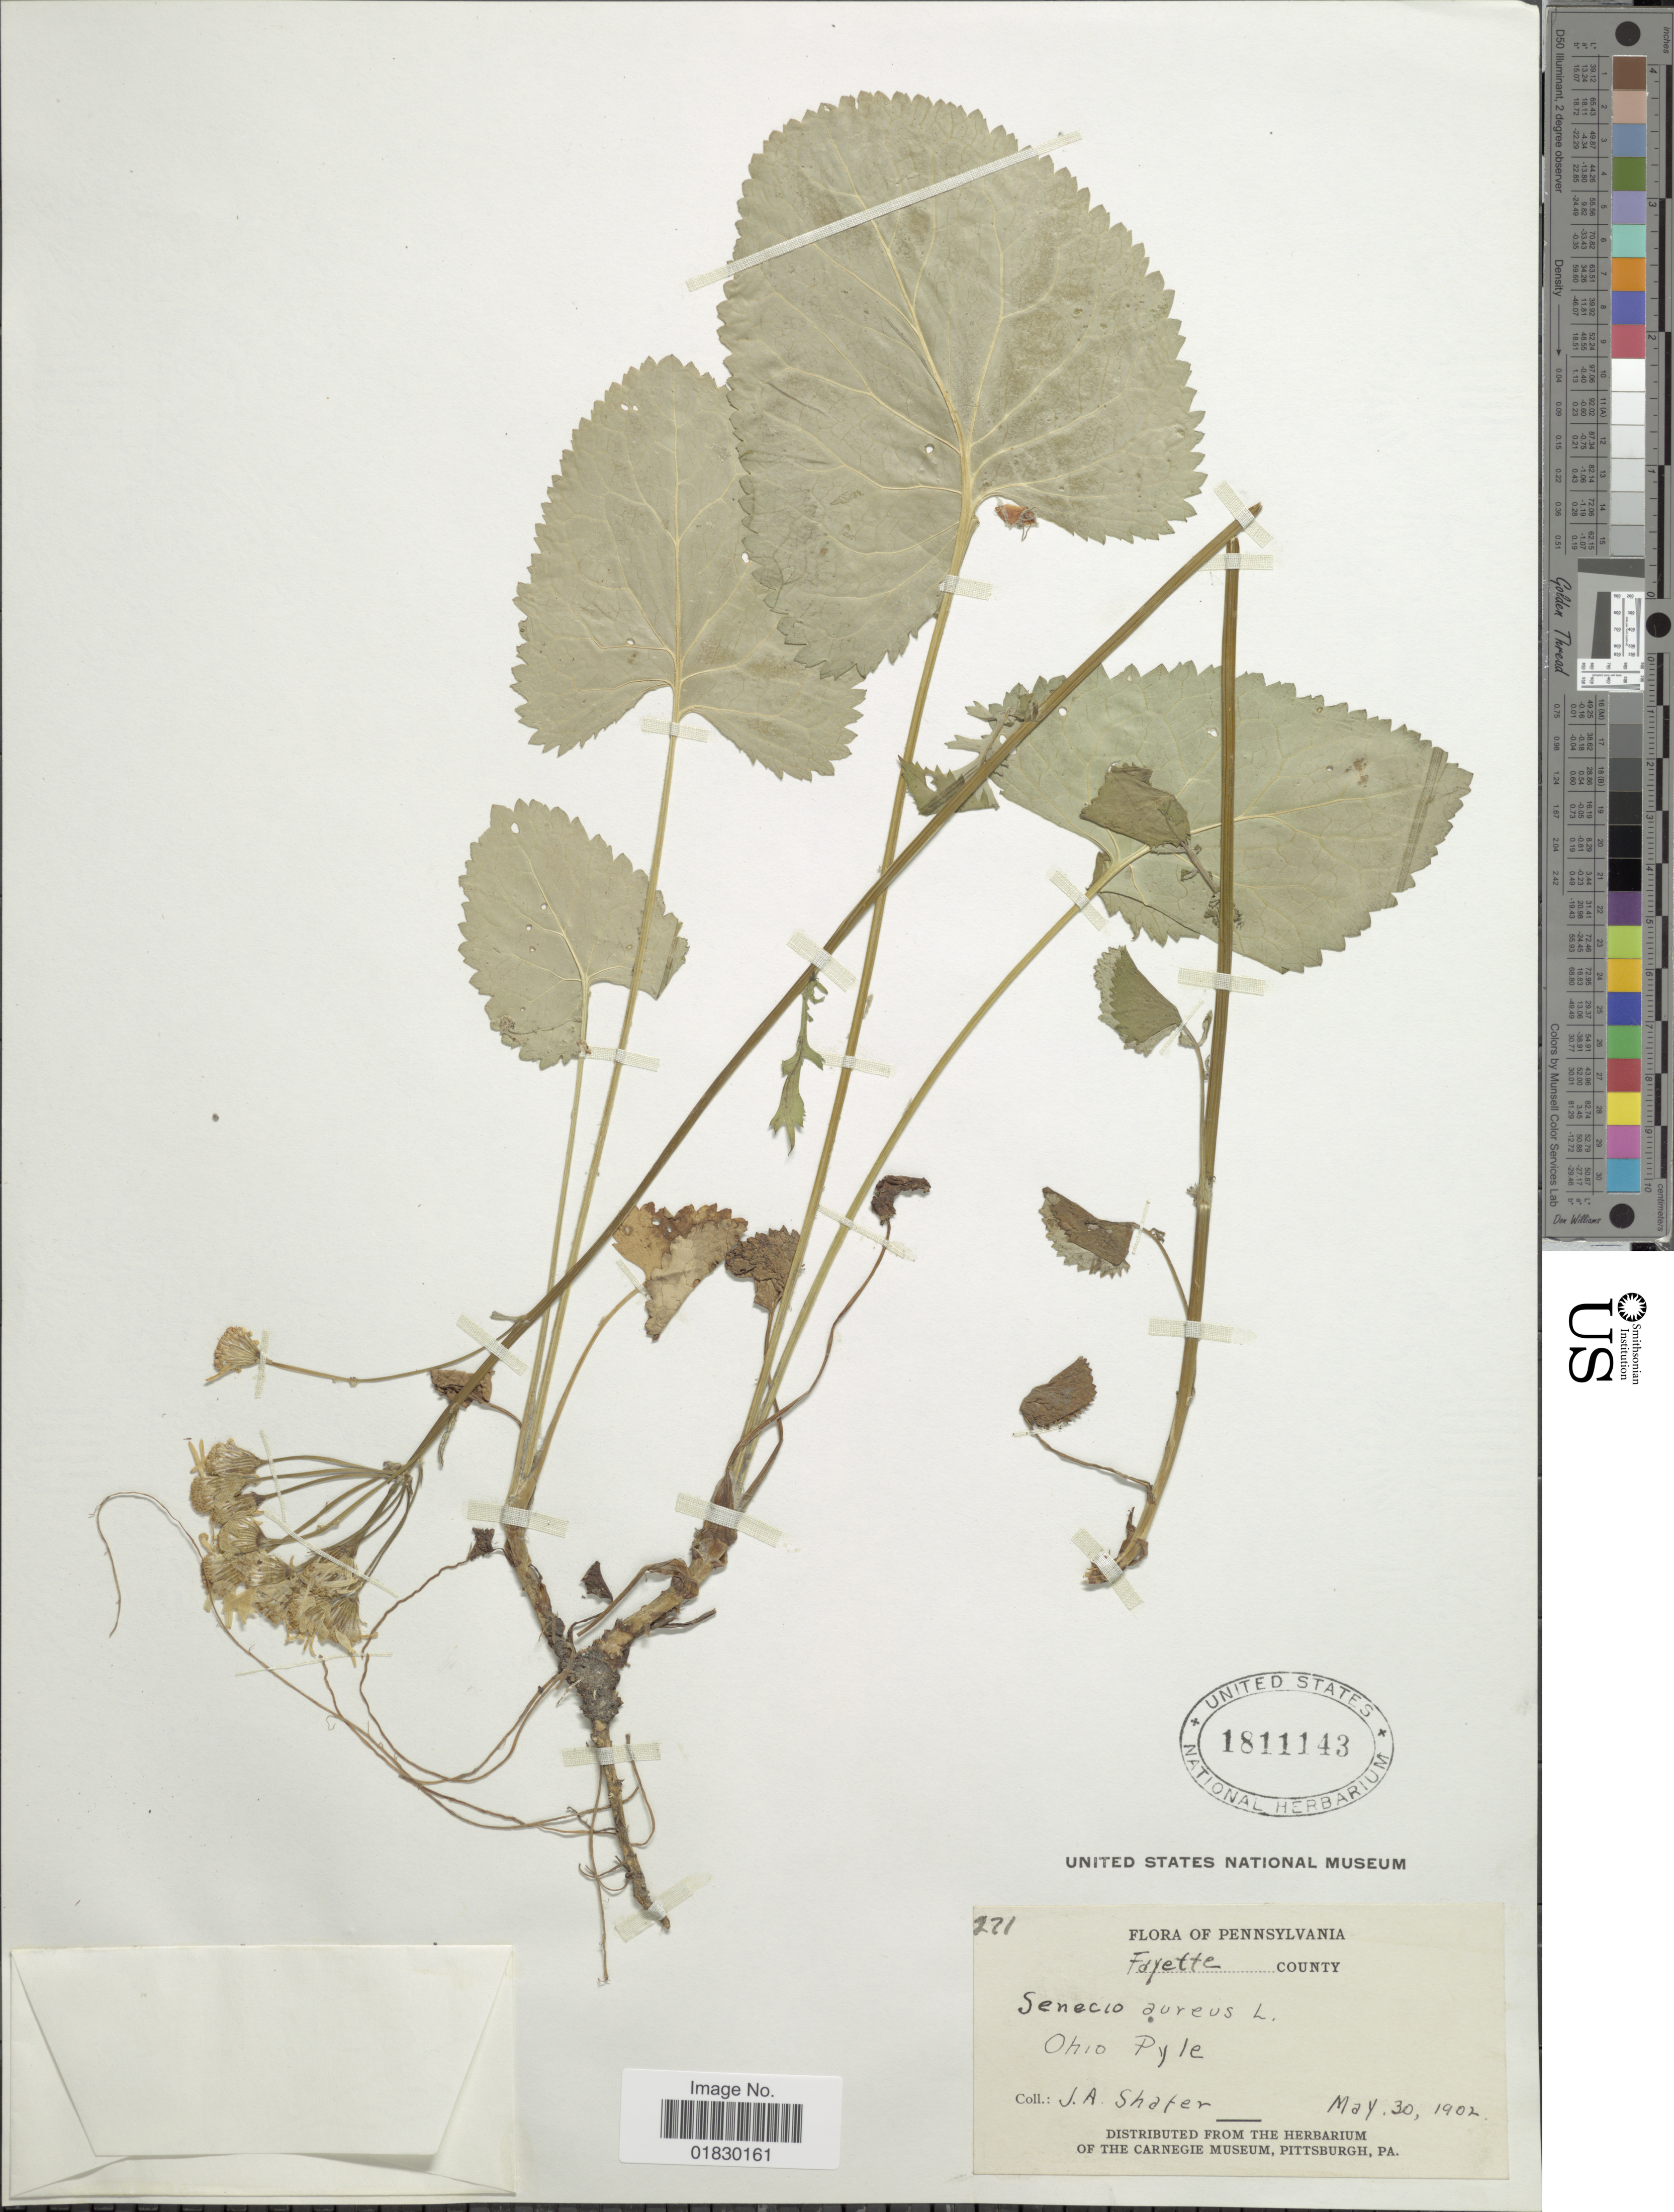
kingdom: Plantae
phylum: Tracheophyta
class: Magnoliopsida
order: Asterales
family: Asteraceae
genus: Packera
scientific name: Packera aurea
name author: (L.) Á. Löve & D. Löve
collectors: J. A. Shafer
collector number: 221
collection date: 1902-05-30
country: United States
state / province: Pennsylvania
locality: Fayette County, Ohio Pyle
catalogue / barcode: US 1811143